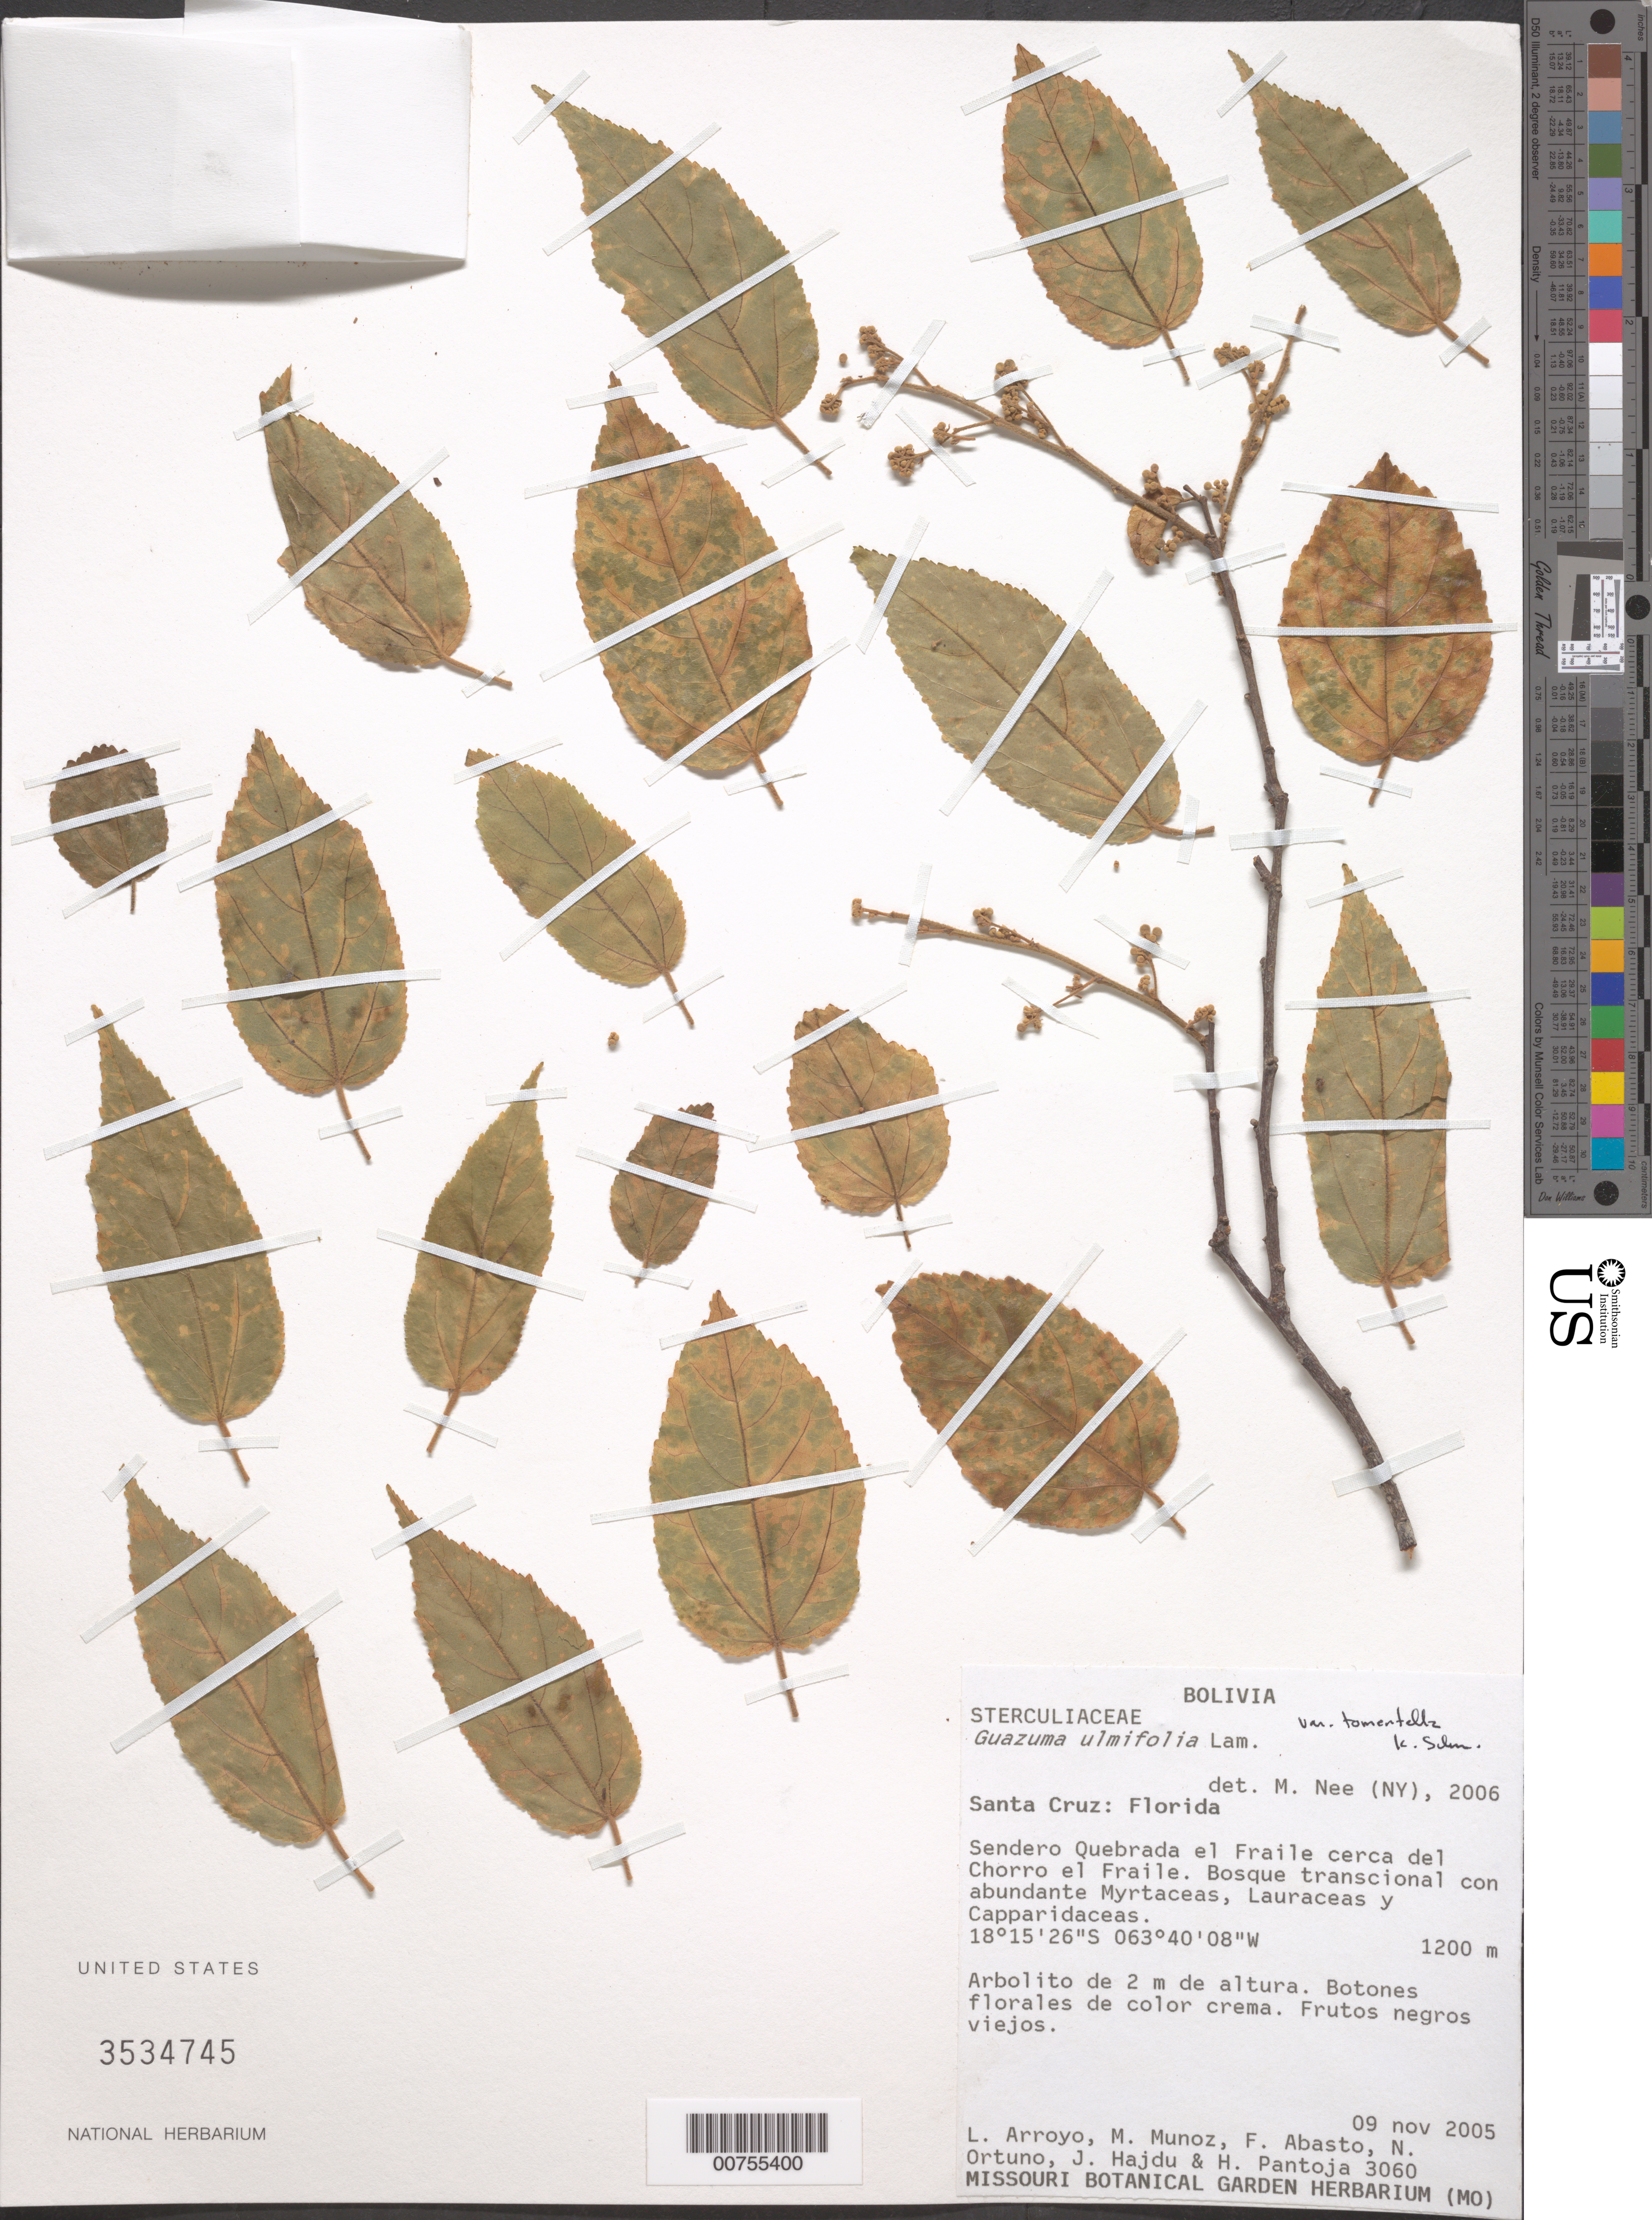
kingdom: Plantae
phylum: Tracheophyta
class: Magnoliopsida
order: Malvales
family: Malvaceae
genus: Guazuma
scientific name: Guazuma ulmifolia var. tomentella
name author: K. Schum.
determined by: Dorr, L. J., (BOT), Smithsonian Institution - National Museum of Natural History (UNITED STATES)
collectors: L. Arroyo & et al.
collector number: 3060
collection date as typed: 09 Nov 2005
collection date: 2005-11-09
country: Bolivia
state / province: Santa Cruz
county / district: Florida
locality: Sendero Quebrada el Fraile cerca del Chorro el Fraile.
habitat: Bosque transcional.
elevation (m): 1200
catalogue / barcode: US 3534745